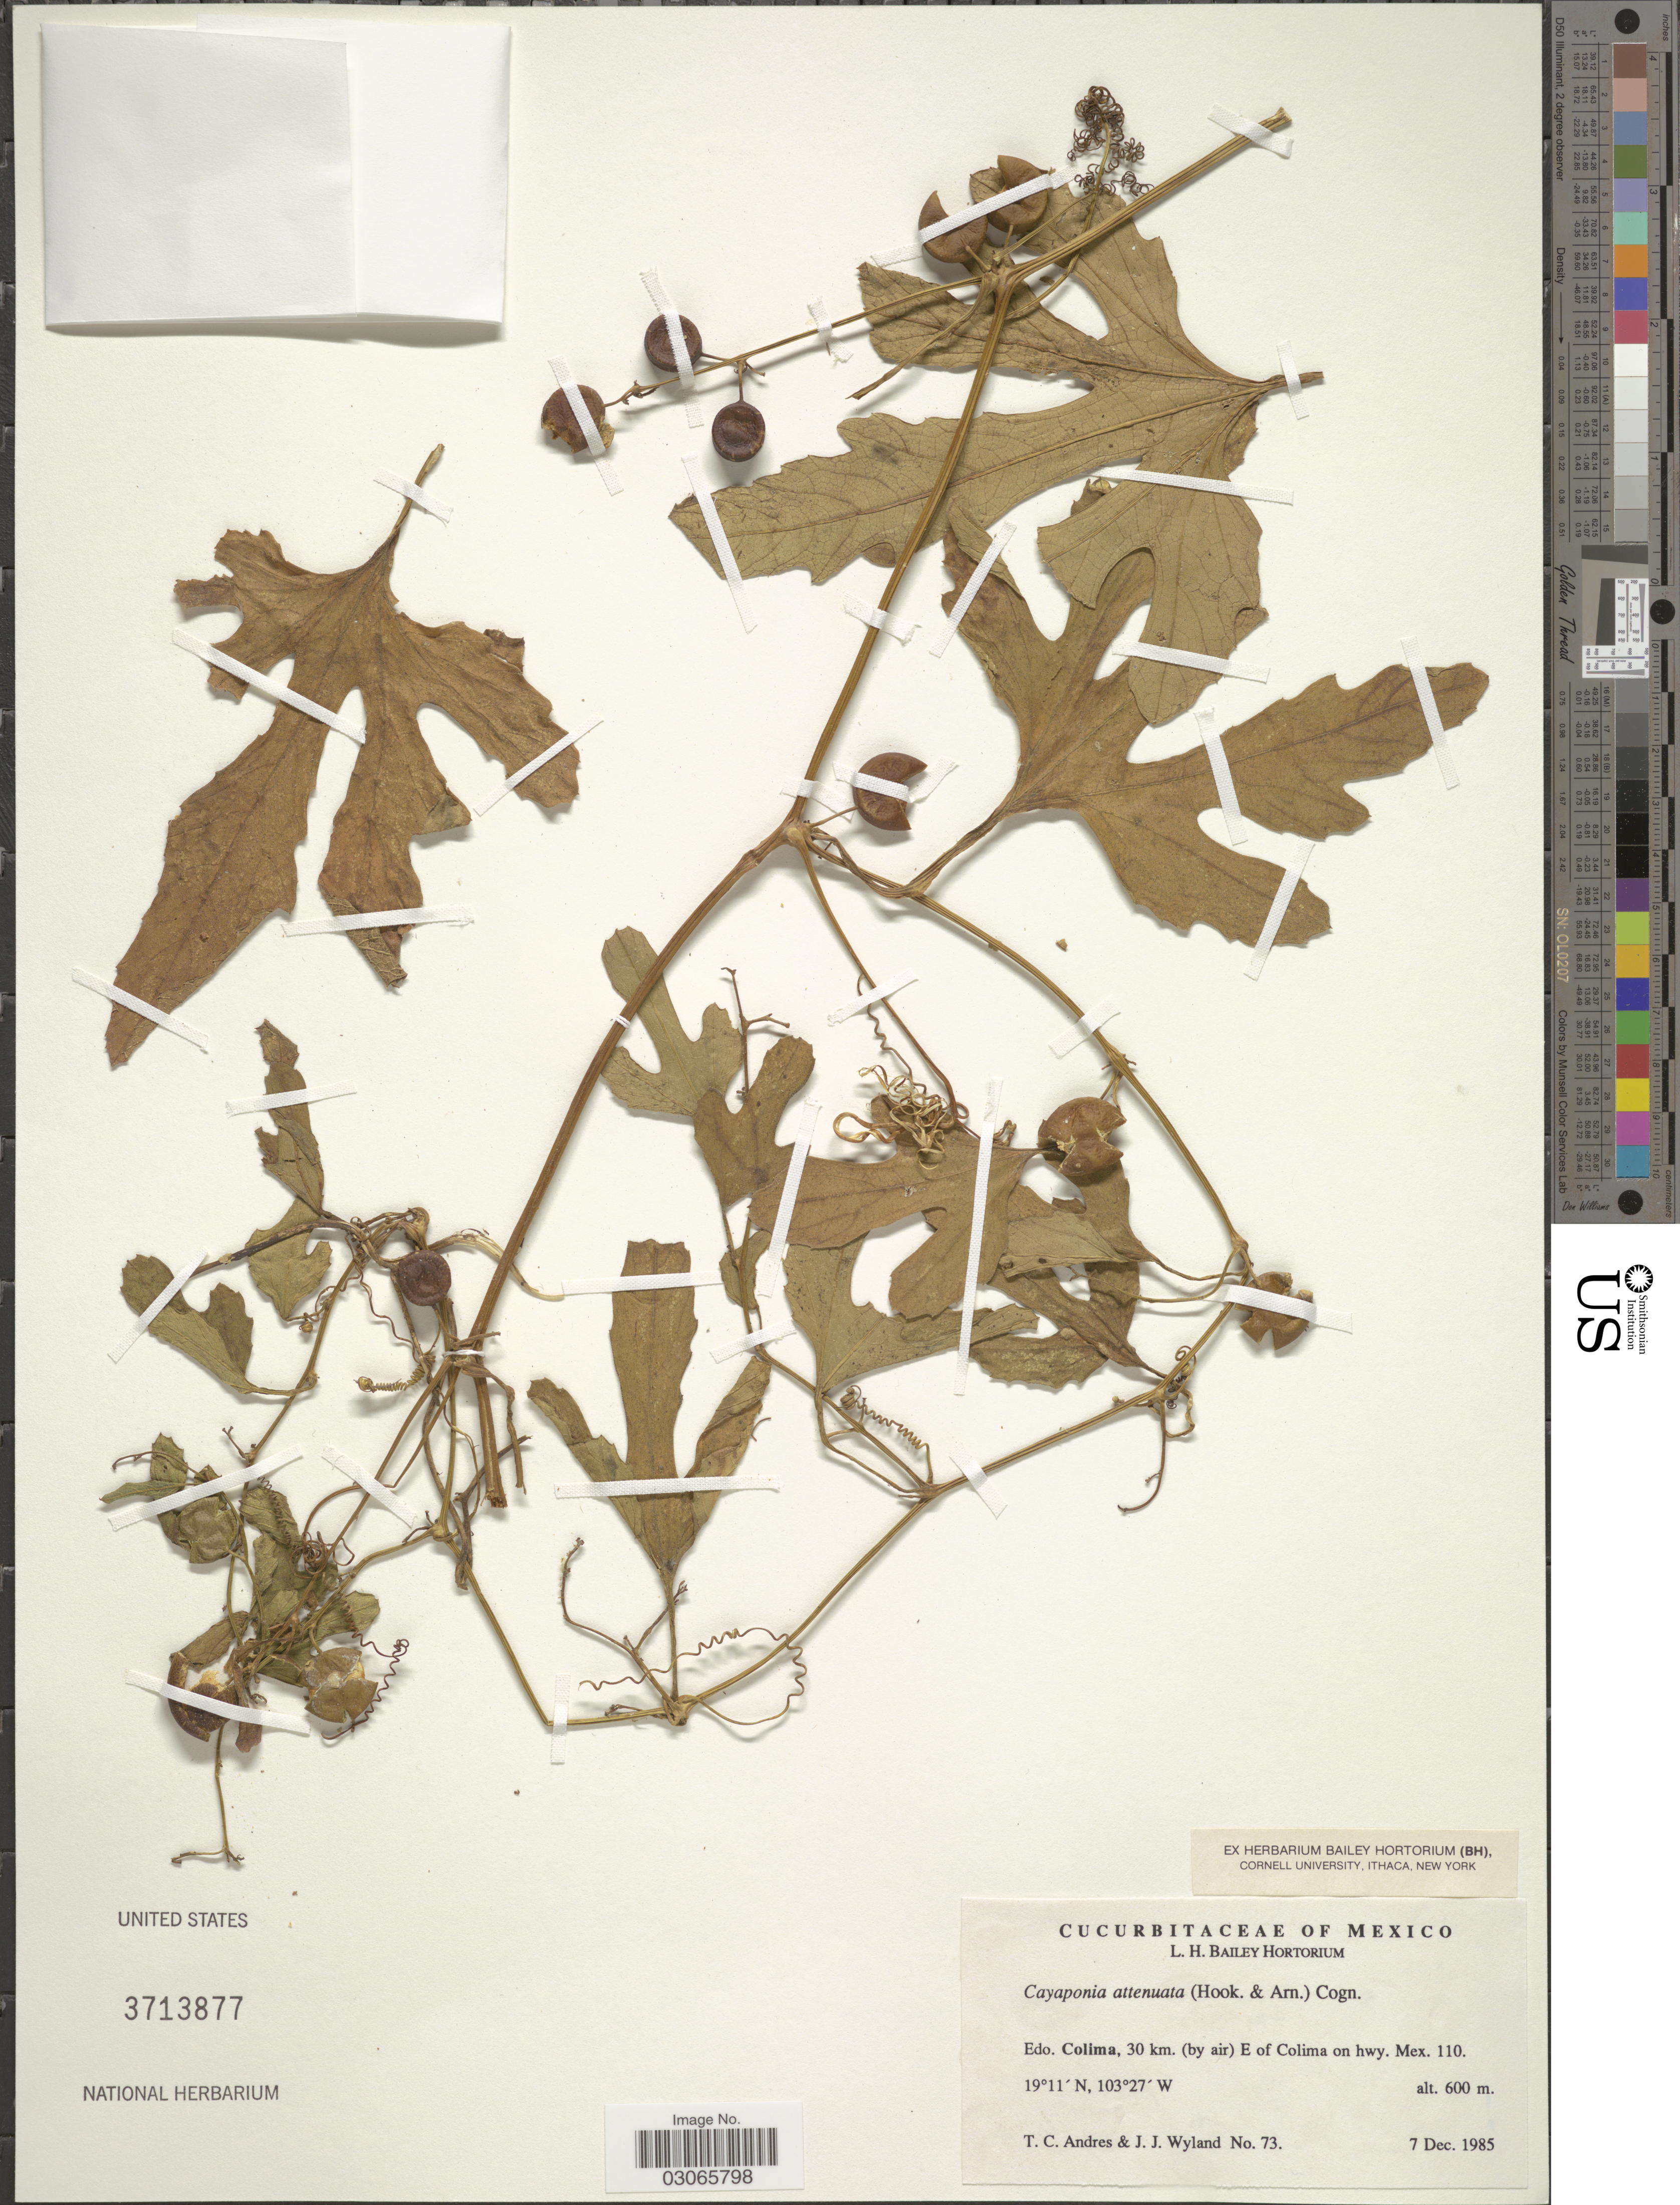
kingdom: Plantae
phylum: Tracheophyta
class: Magnoliopsida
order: Cucurbitales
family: Cucurbitaceae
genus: Cayaponia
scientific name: Cayaponia attenuata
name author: (Hook. & Arn.) Cogn.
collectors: T. C. Andres & J. J. Wyland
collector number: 73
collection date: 1985-12-07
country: Mexico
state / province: Colima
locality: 30 km. (by air) E of Colima on hwy. Mex. 110.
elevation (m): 600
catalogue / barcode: US 3713877